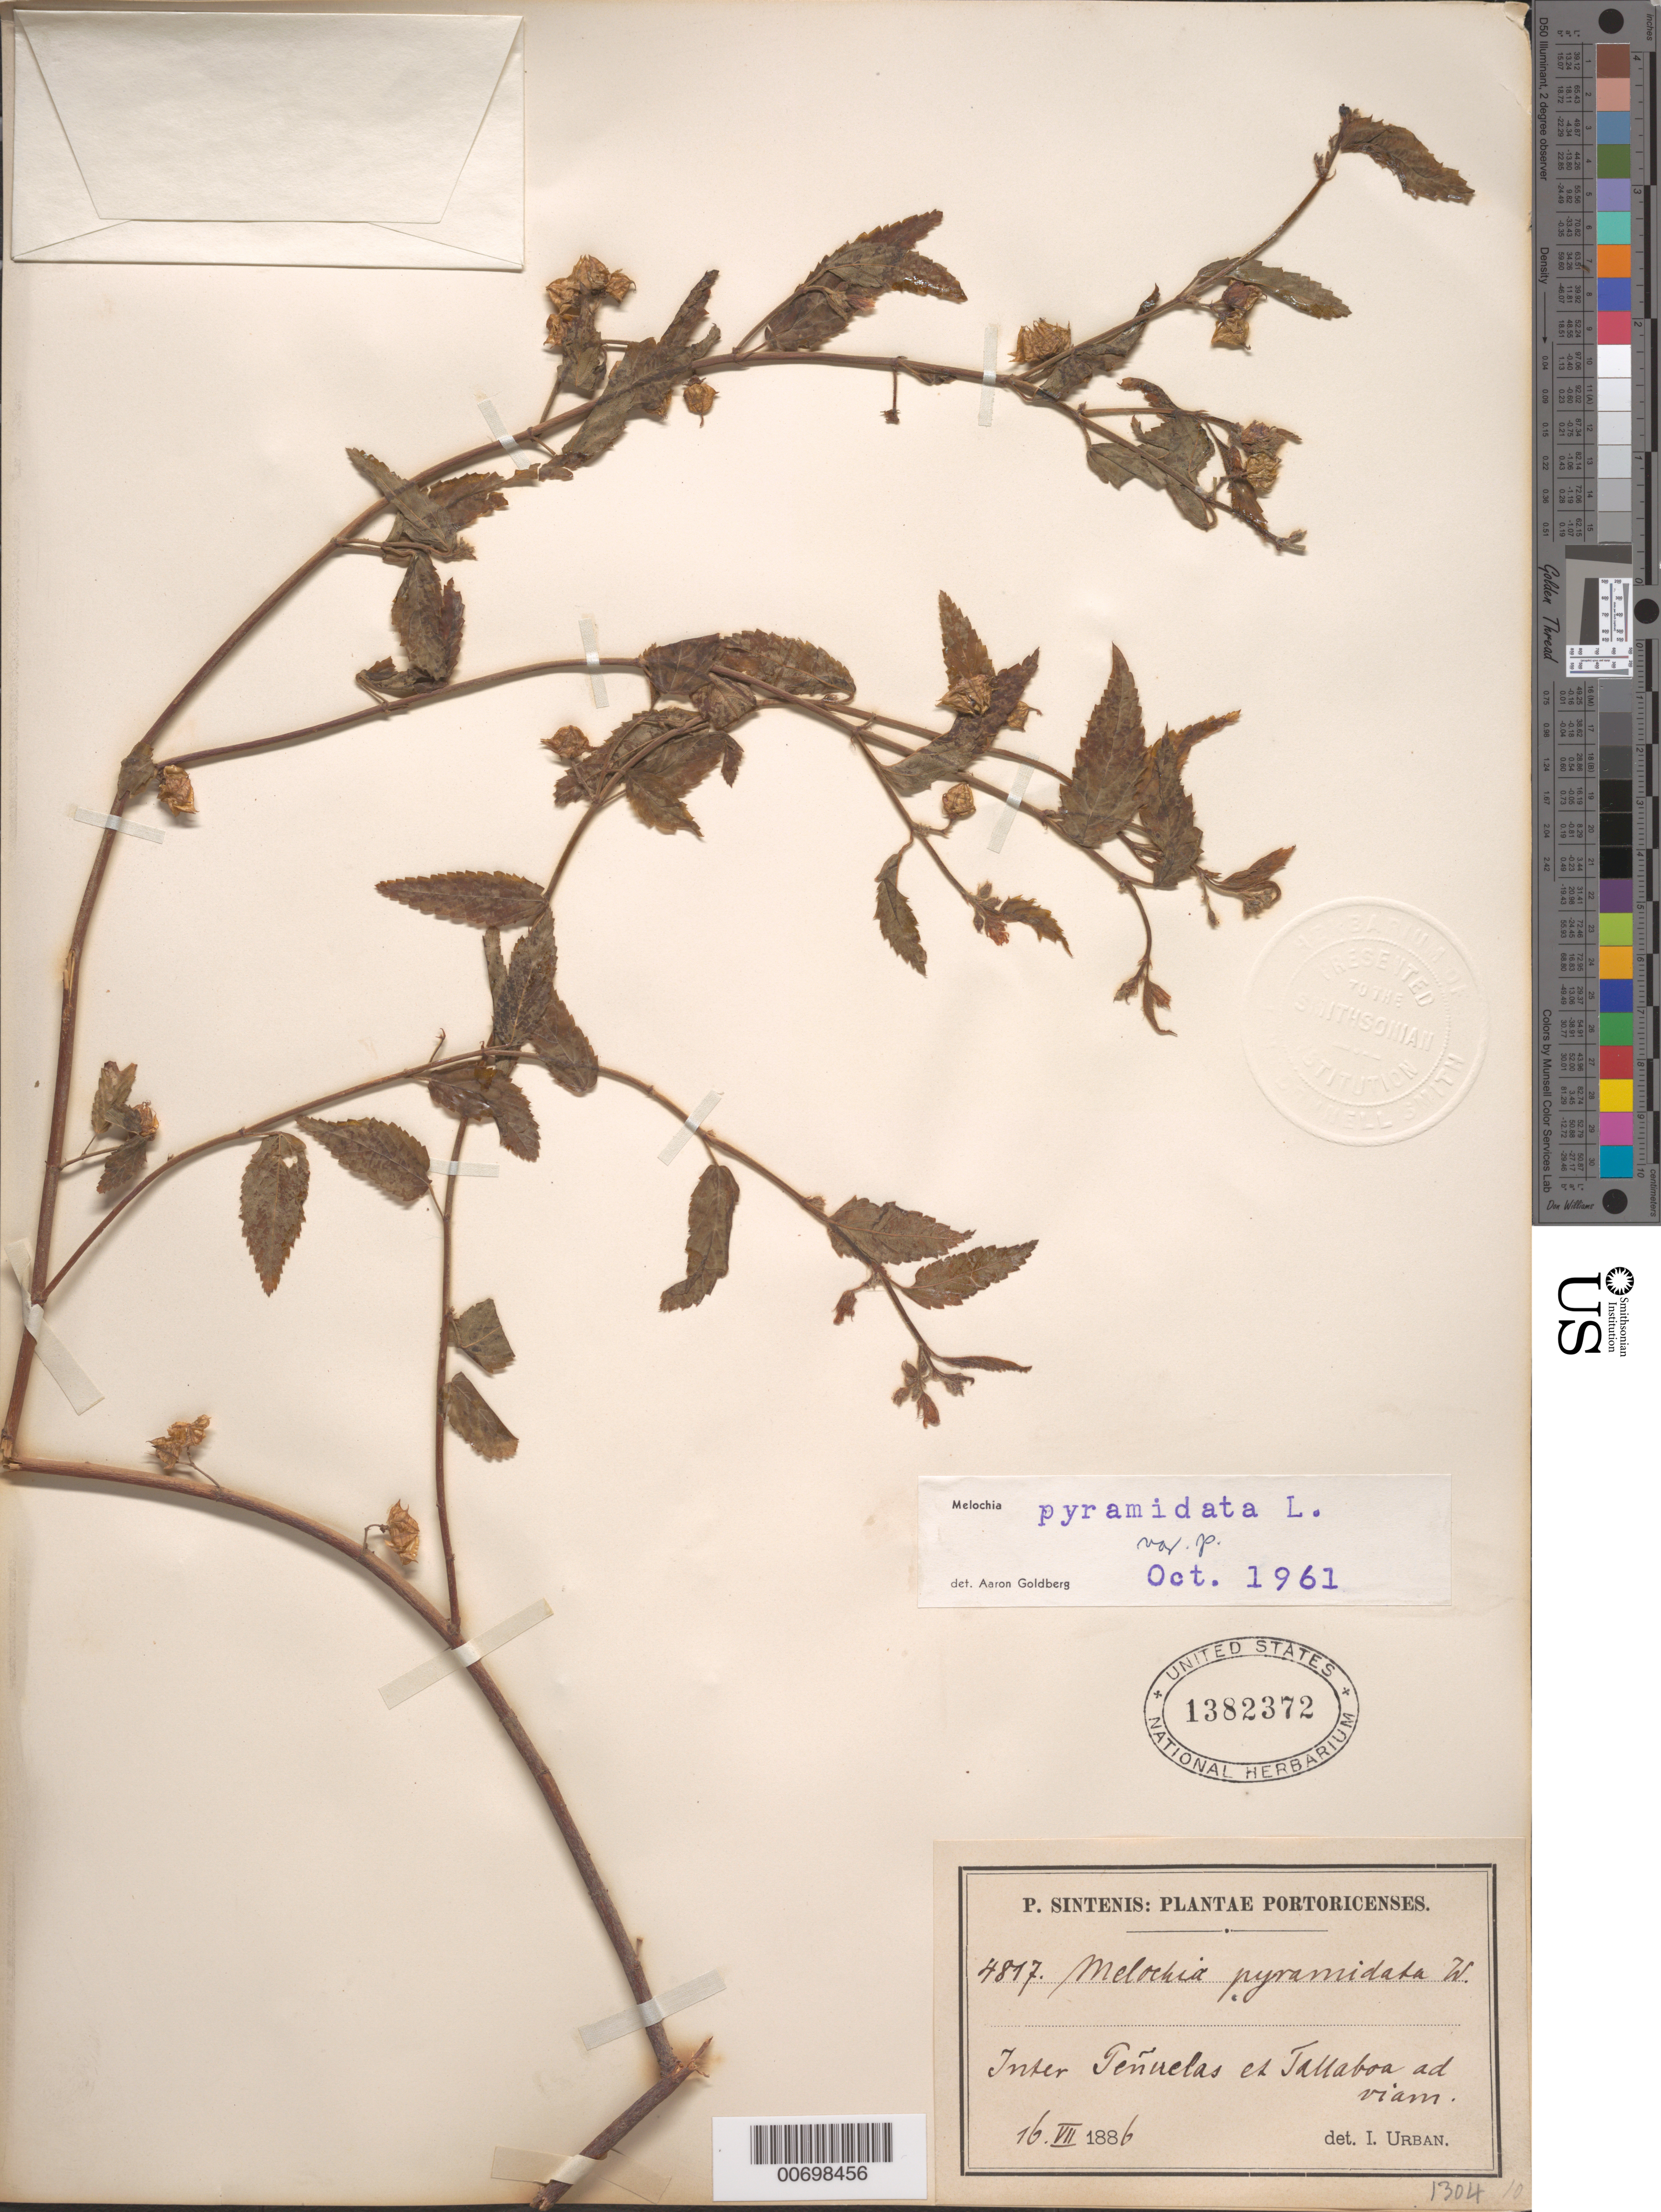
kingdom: Plantae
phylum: Tracheophyta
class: Magnoliopsida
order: Malvales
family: Malvaceae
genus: Melochia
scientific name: Melochia pyramidata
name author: L.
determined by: Goldberg, Aaron, (US), NMNH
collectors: P. Sintenis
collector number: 4817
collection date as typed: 16 Jul 1886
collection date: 1886-07-16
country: Puerto Rico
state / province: Peñuelas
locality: Inter Peñuelas et Tallaboa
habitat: Ad viam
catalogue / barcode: US 1382372